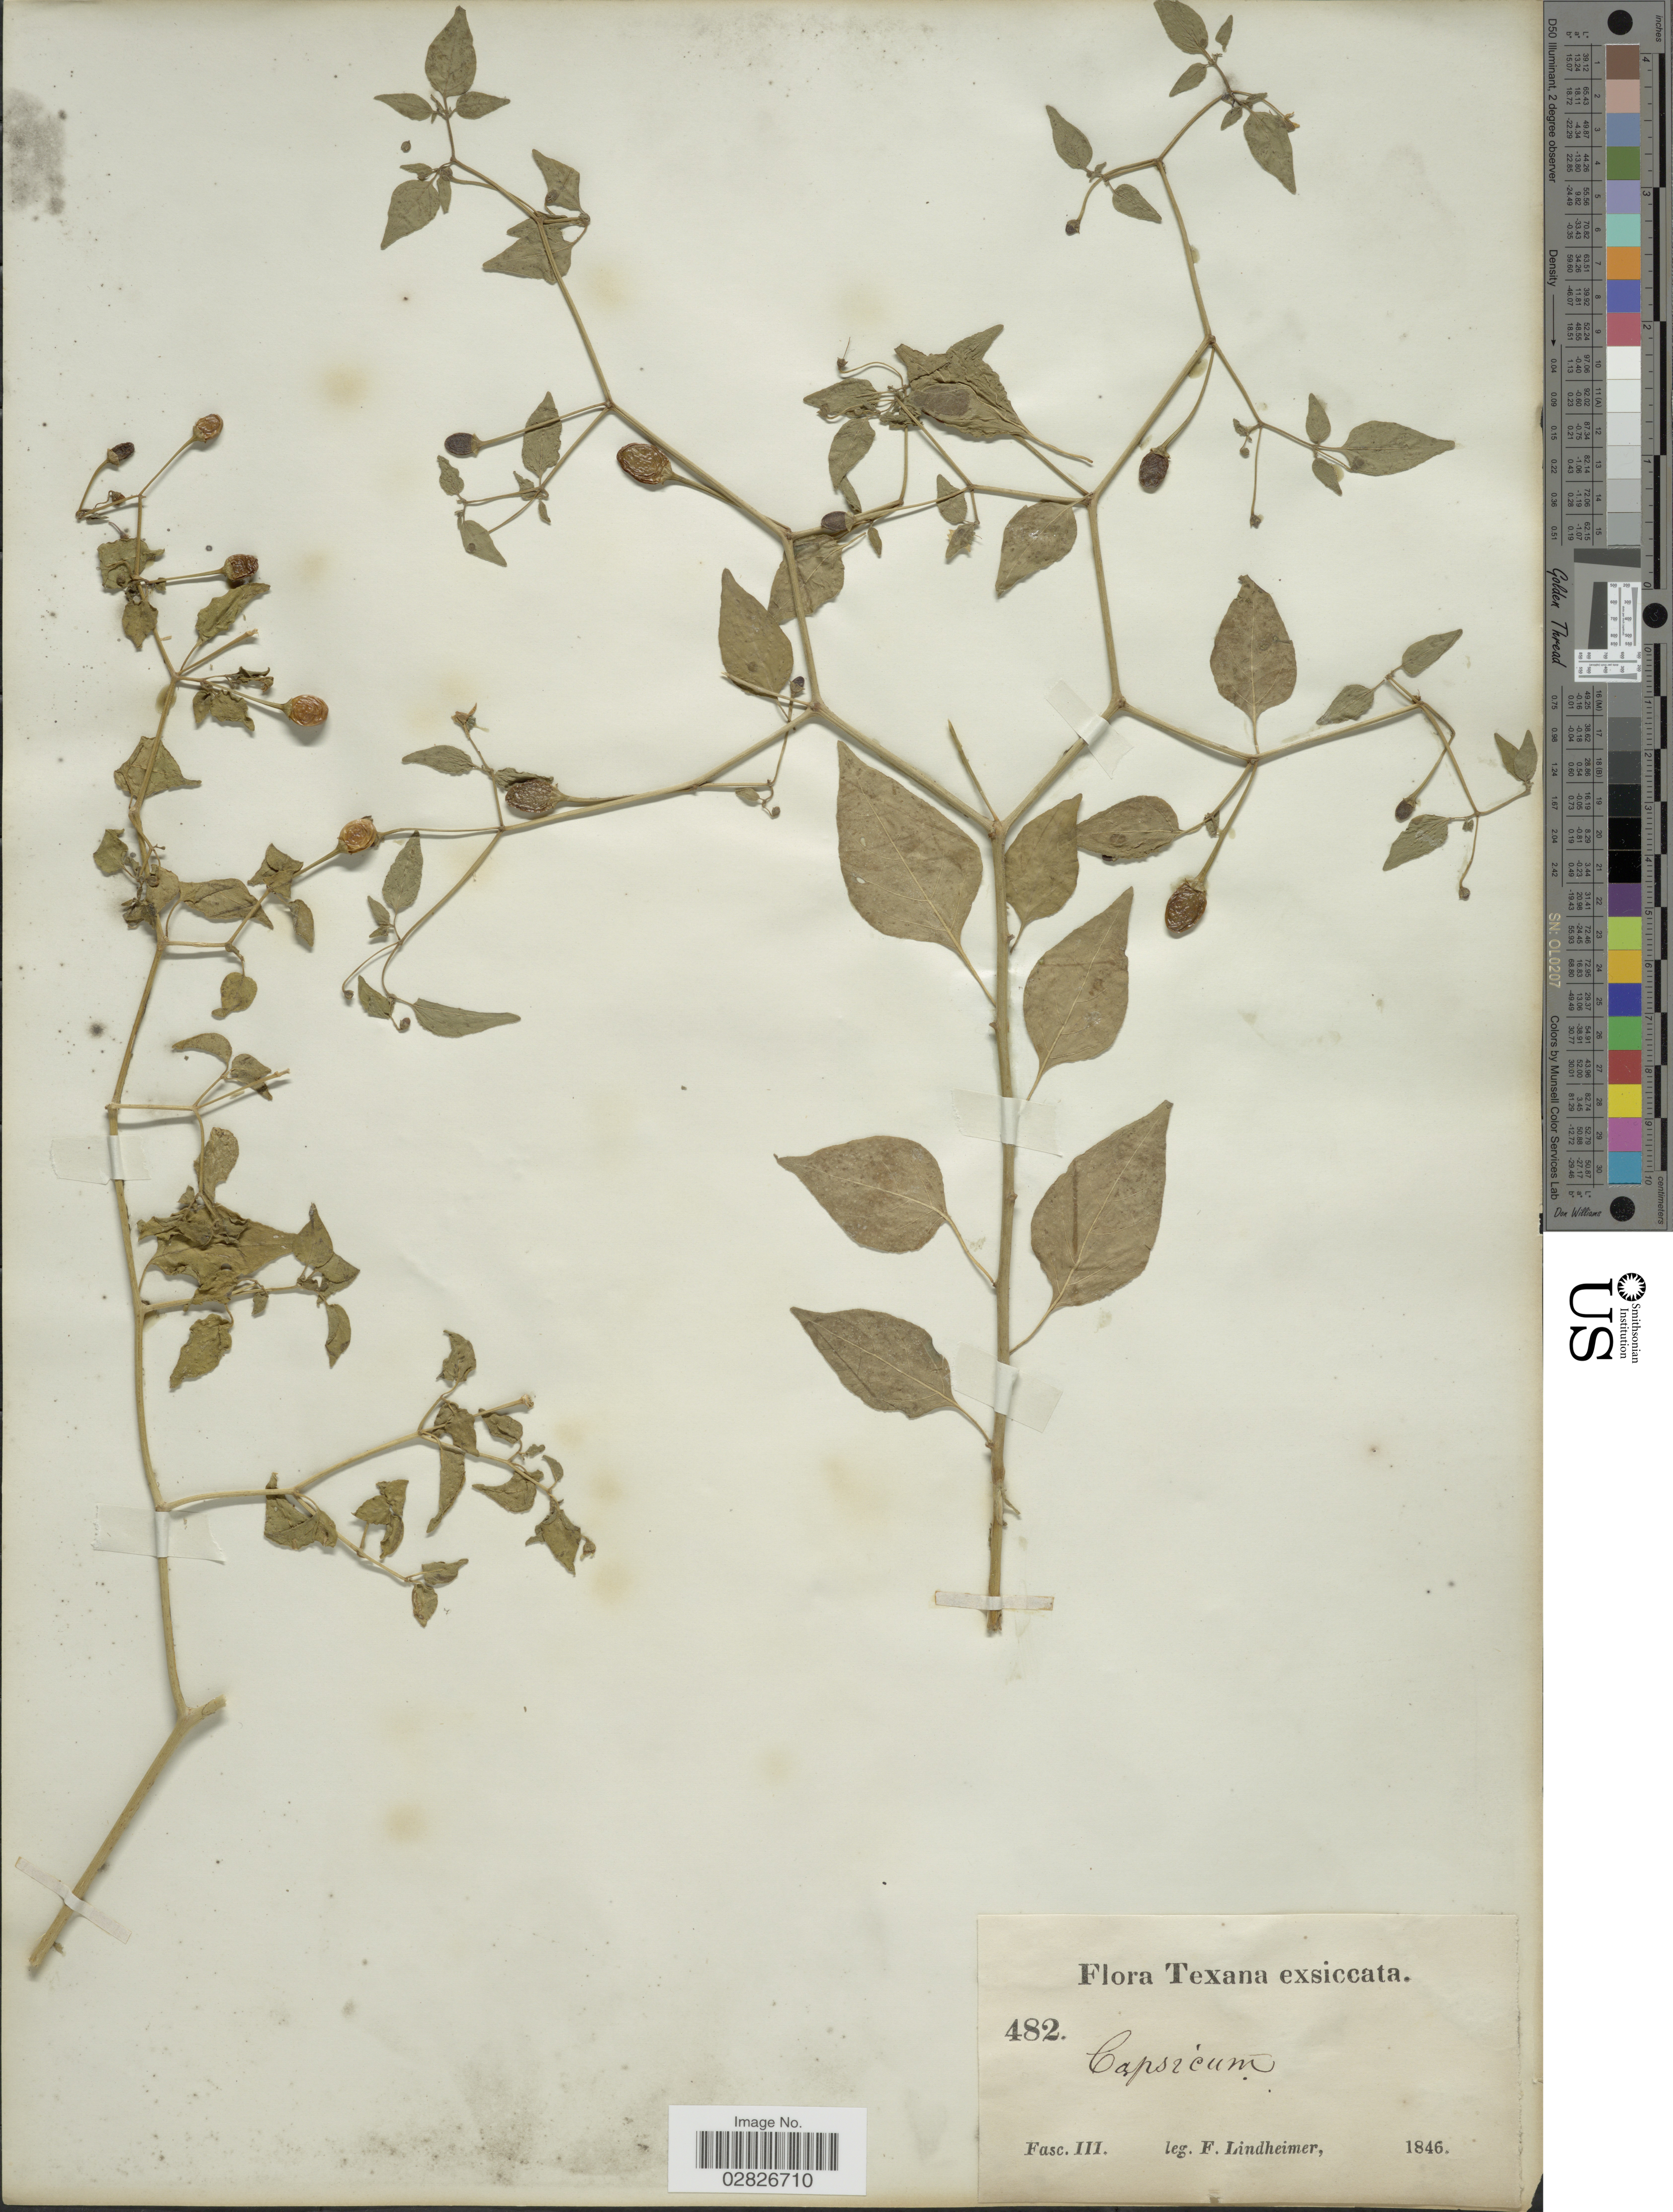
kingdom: Plantae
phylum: Tracheophyta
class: Magnoliopsida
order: Solanales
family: Solanaceae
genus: Capsicum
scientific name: Capsicum baccatum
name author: L.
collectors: F. Lindheimer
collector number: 482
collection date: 1846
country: United States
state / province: Texas